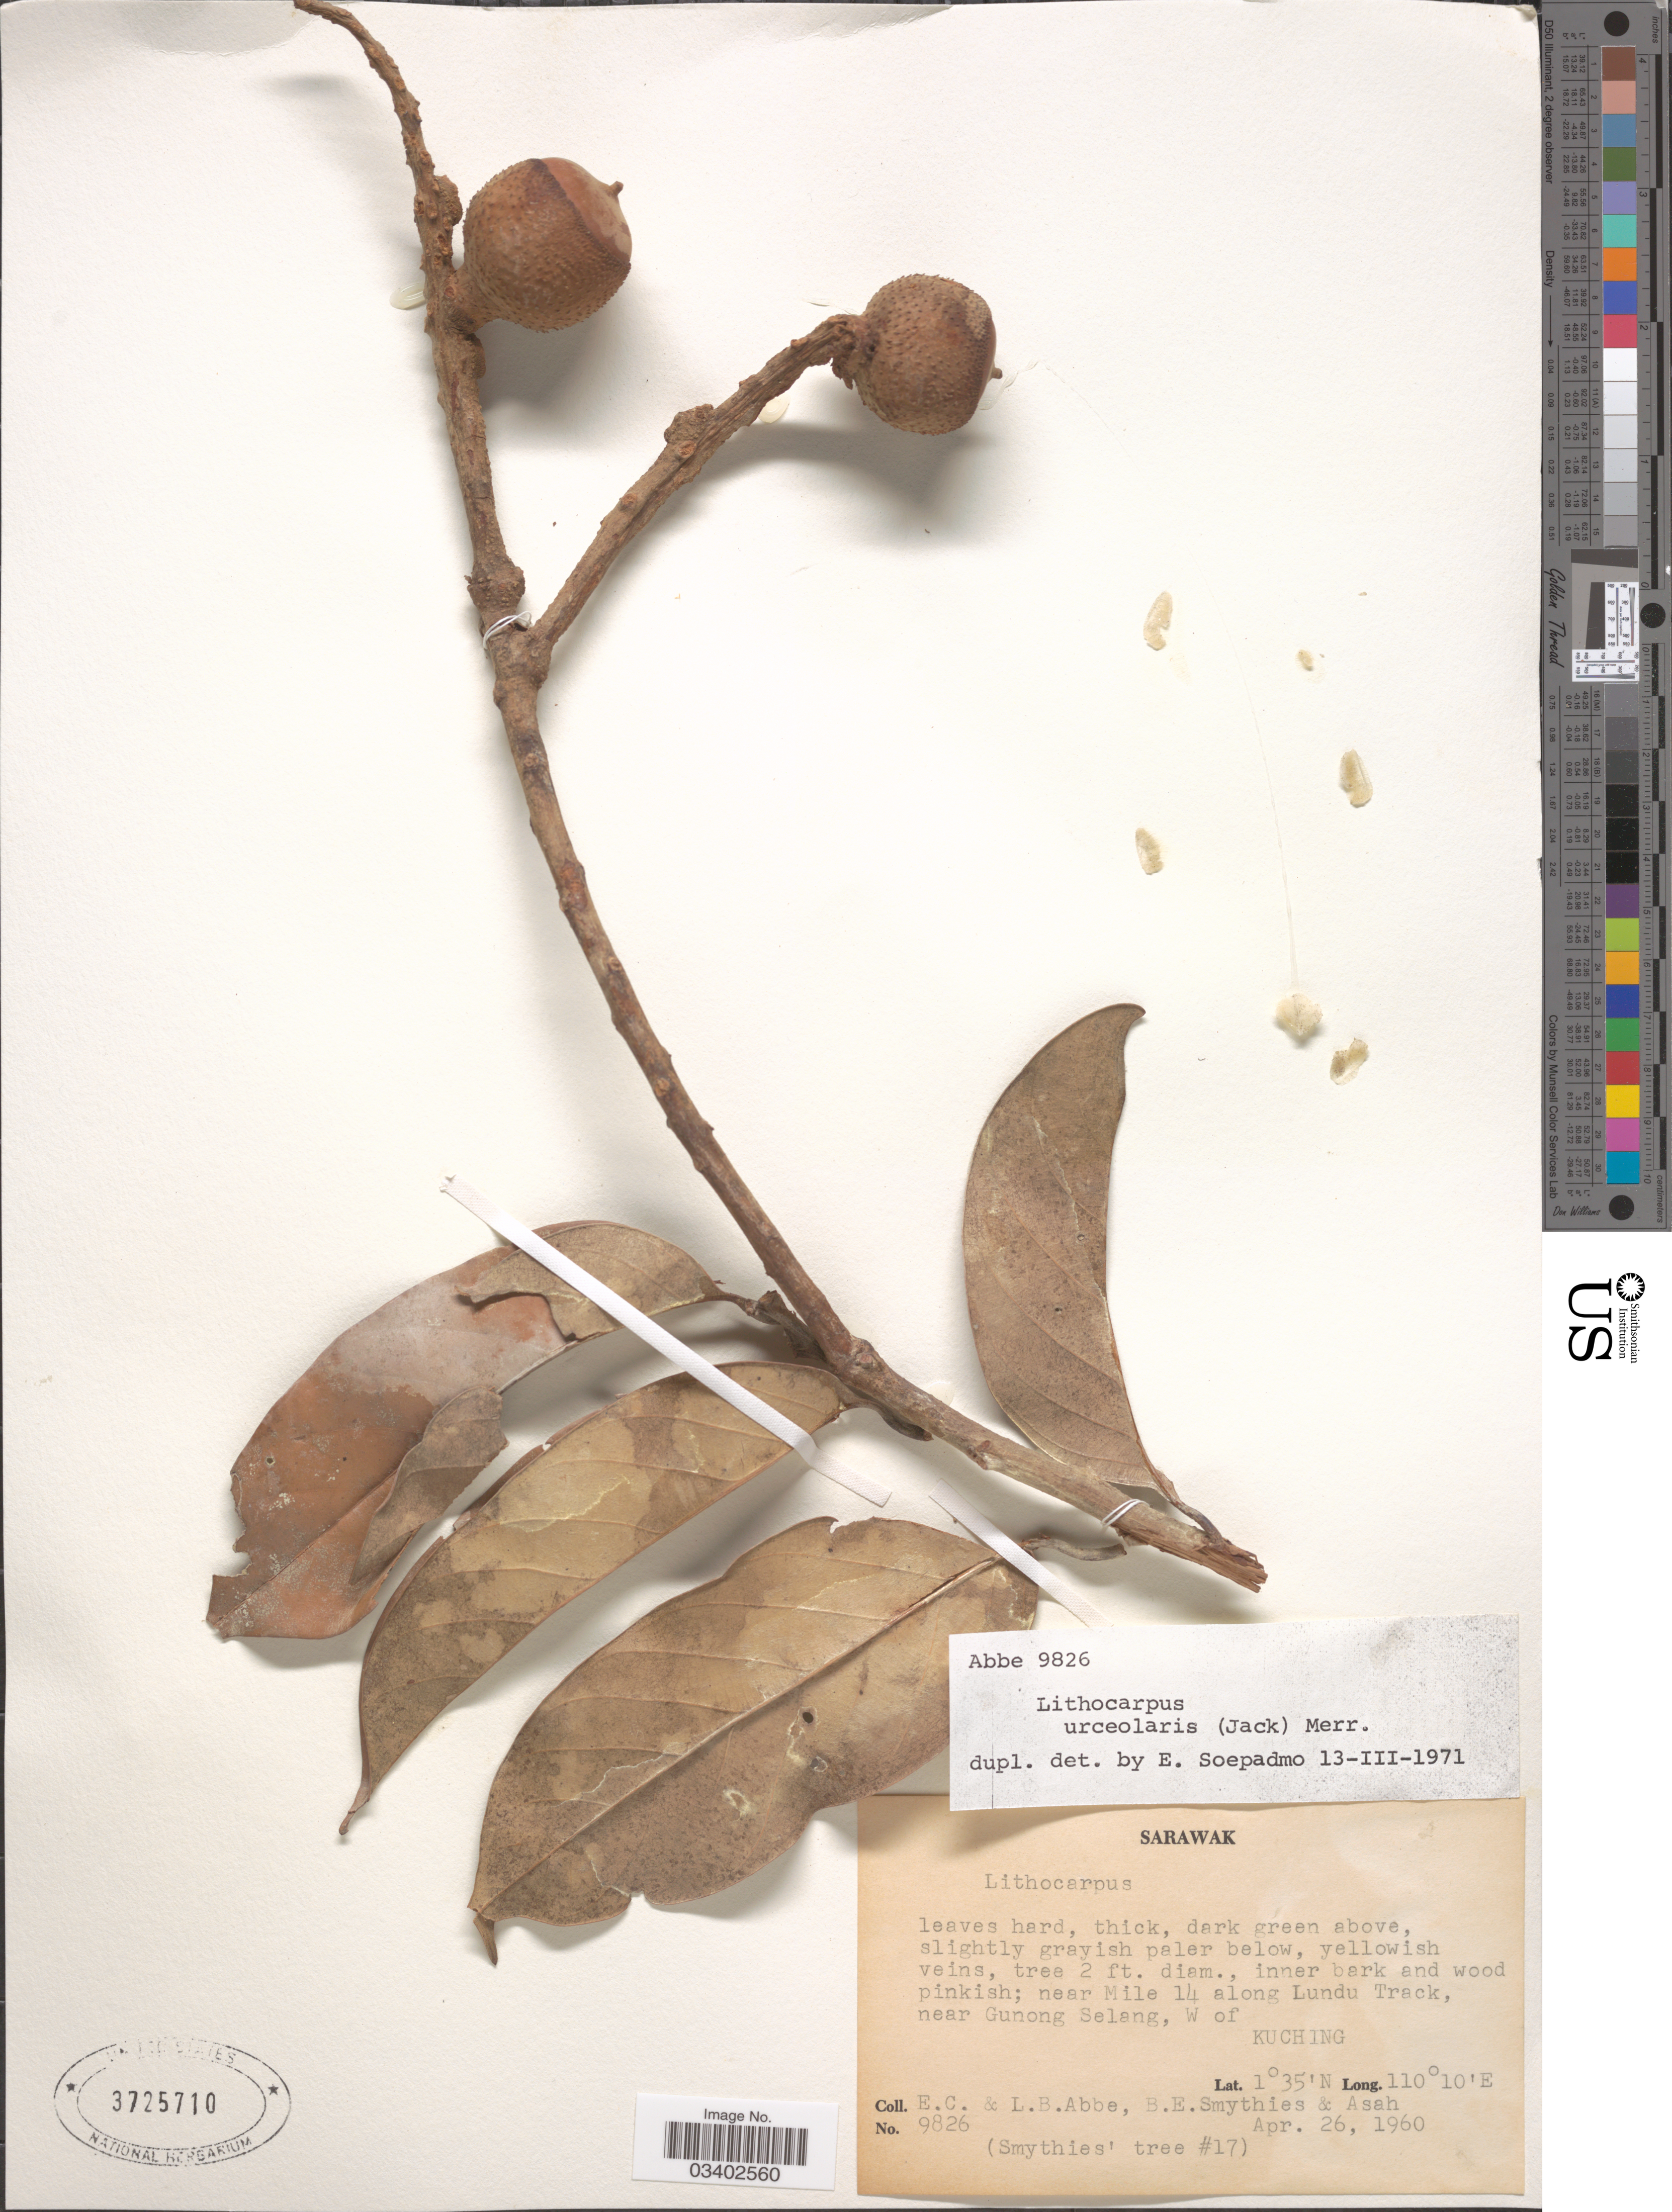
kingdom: Plantae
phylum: Tracheophyta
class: Magnoliopsida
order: Fagales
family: Fagaceae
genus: Lithocarpus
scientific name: Lithocarpus urceolaris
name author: (Jack) Merr.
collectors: E. C. Abbe, L. B. Abbe, B.E. Smythies & Asah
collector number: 9826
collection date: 1960-04-26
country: Malaysia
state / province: Sarawak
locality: Near Mile 14 along Lundu Track, near Gunong Selang, W of Kuching.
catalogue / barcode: US 3725710